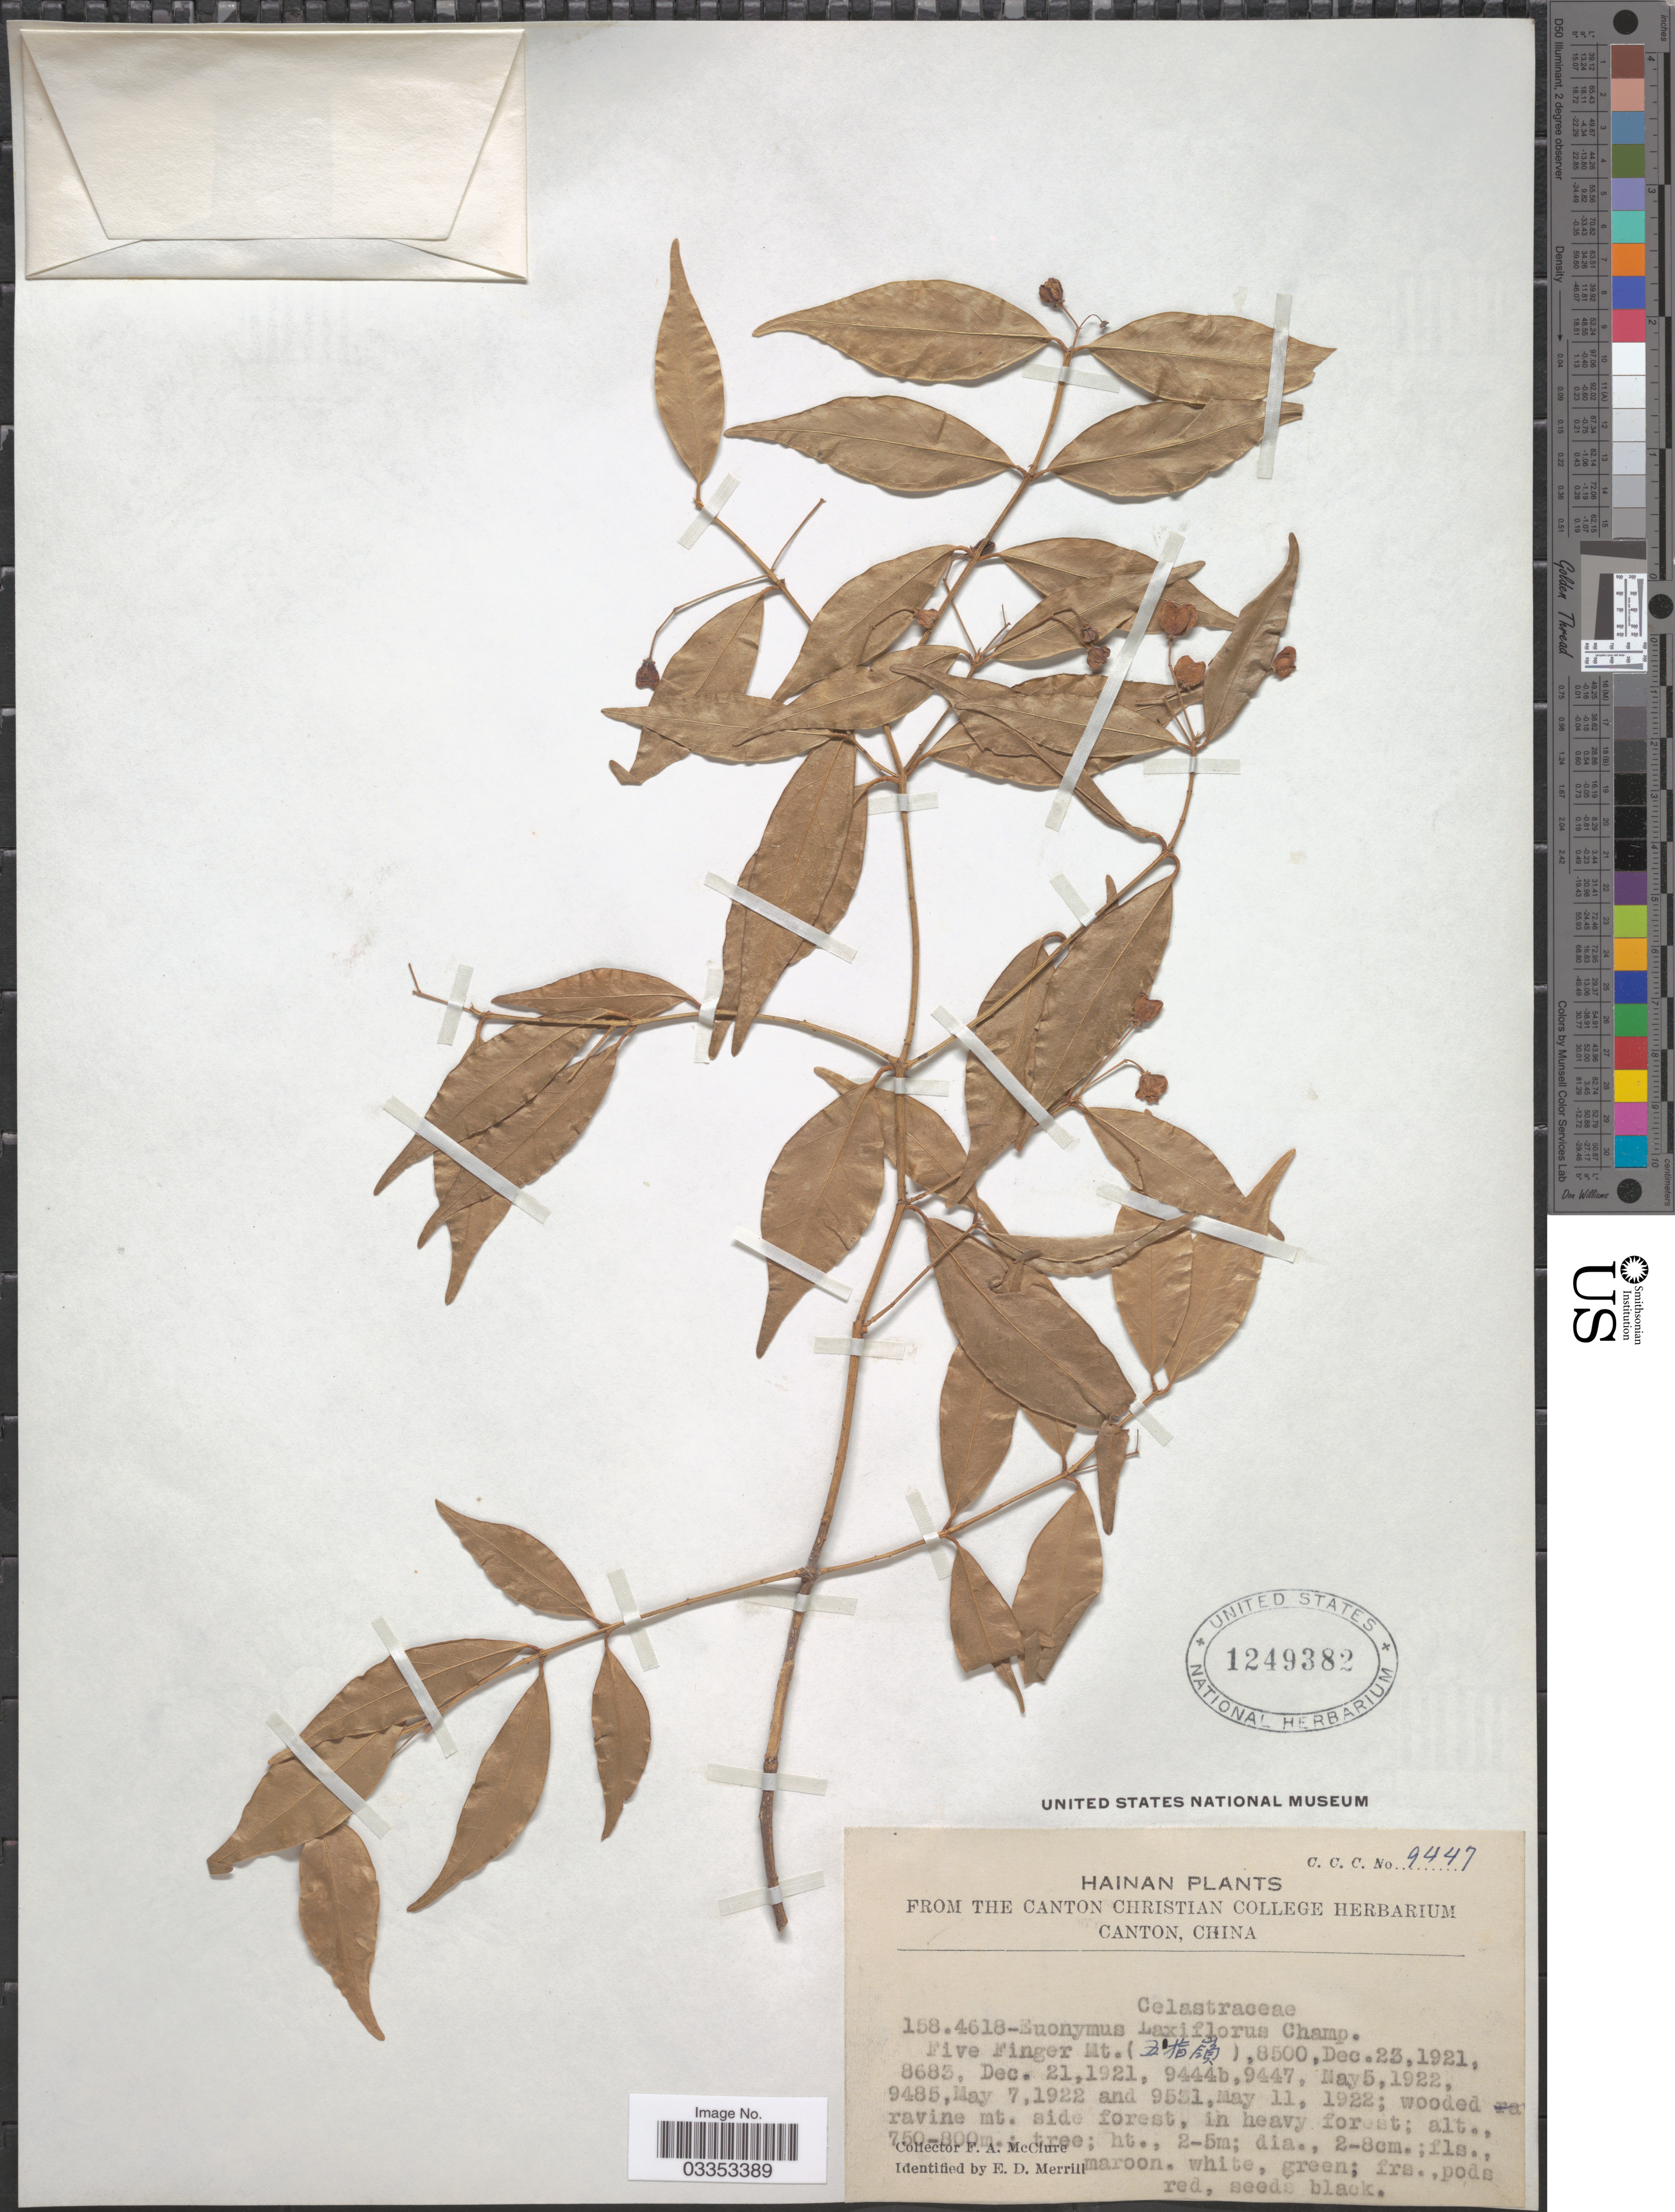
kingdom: Plantae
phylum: Tracheophyta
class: Magnoliopsida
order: Celastrales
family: Celastraceae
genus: Euonymus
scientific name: Euonymus laxiflorus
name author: Champ. ex Benth.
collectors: F. A. McClure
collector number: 9447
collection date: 1922-05-05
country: China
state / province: Hainan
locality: Five Finger Mt. (X).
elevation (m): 750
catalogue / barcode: US 1249382